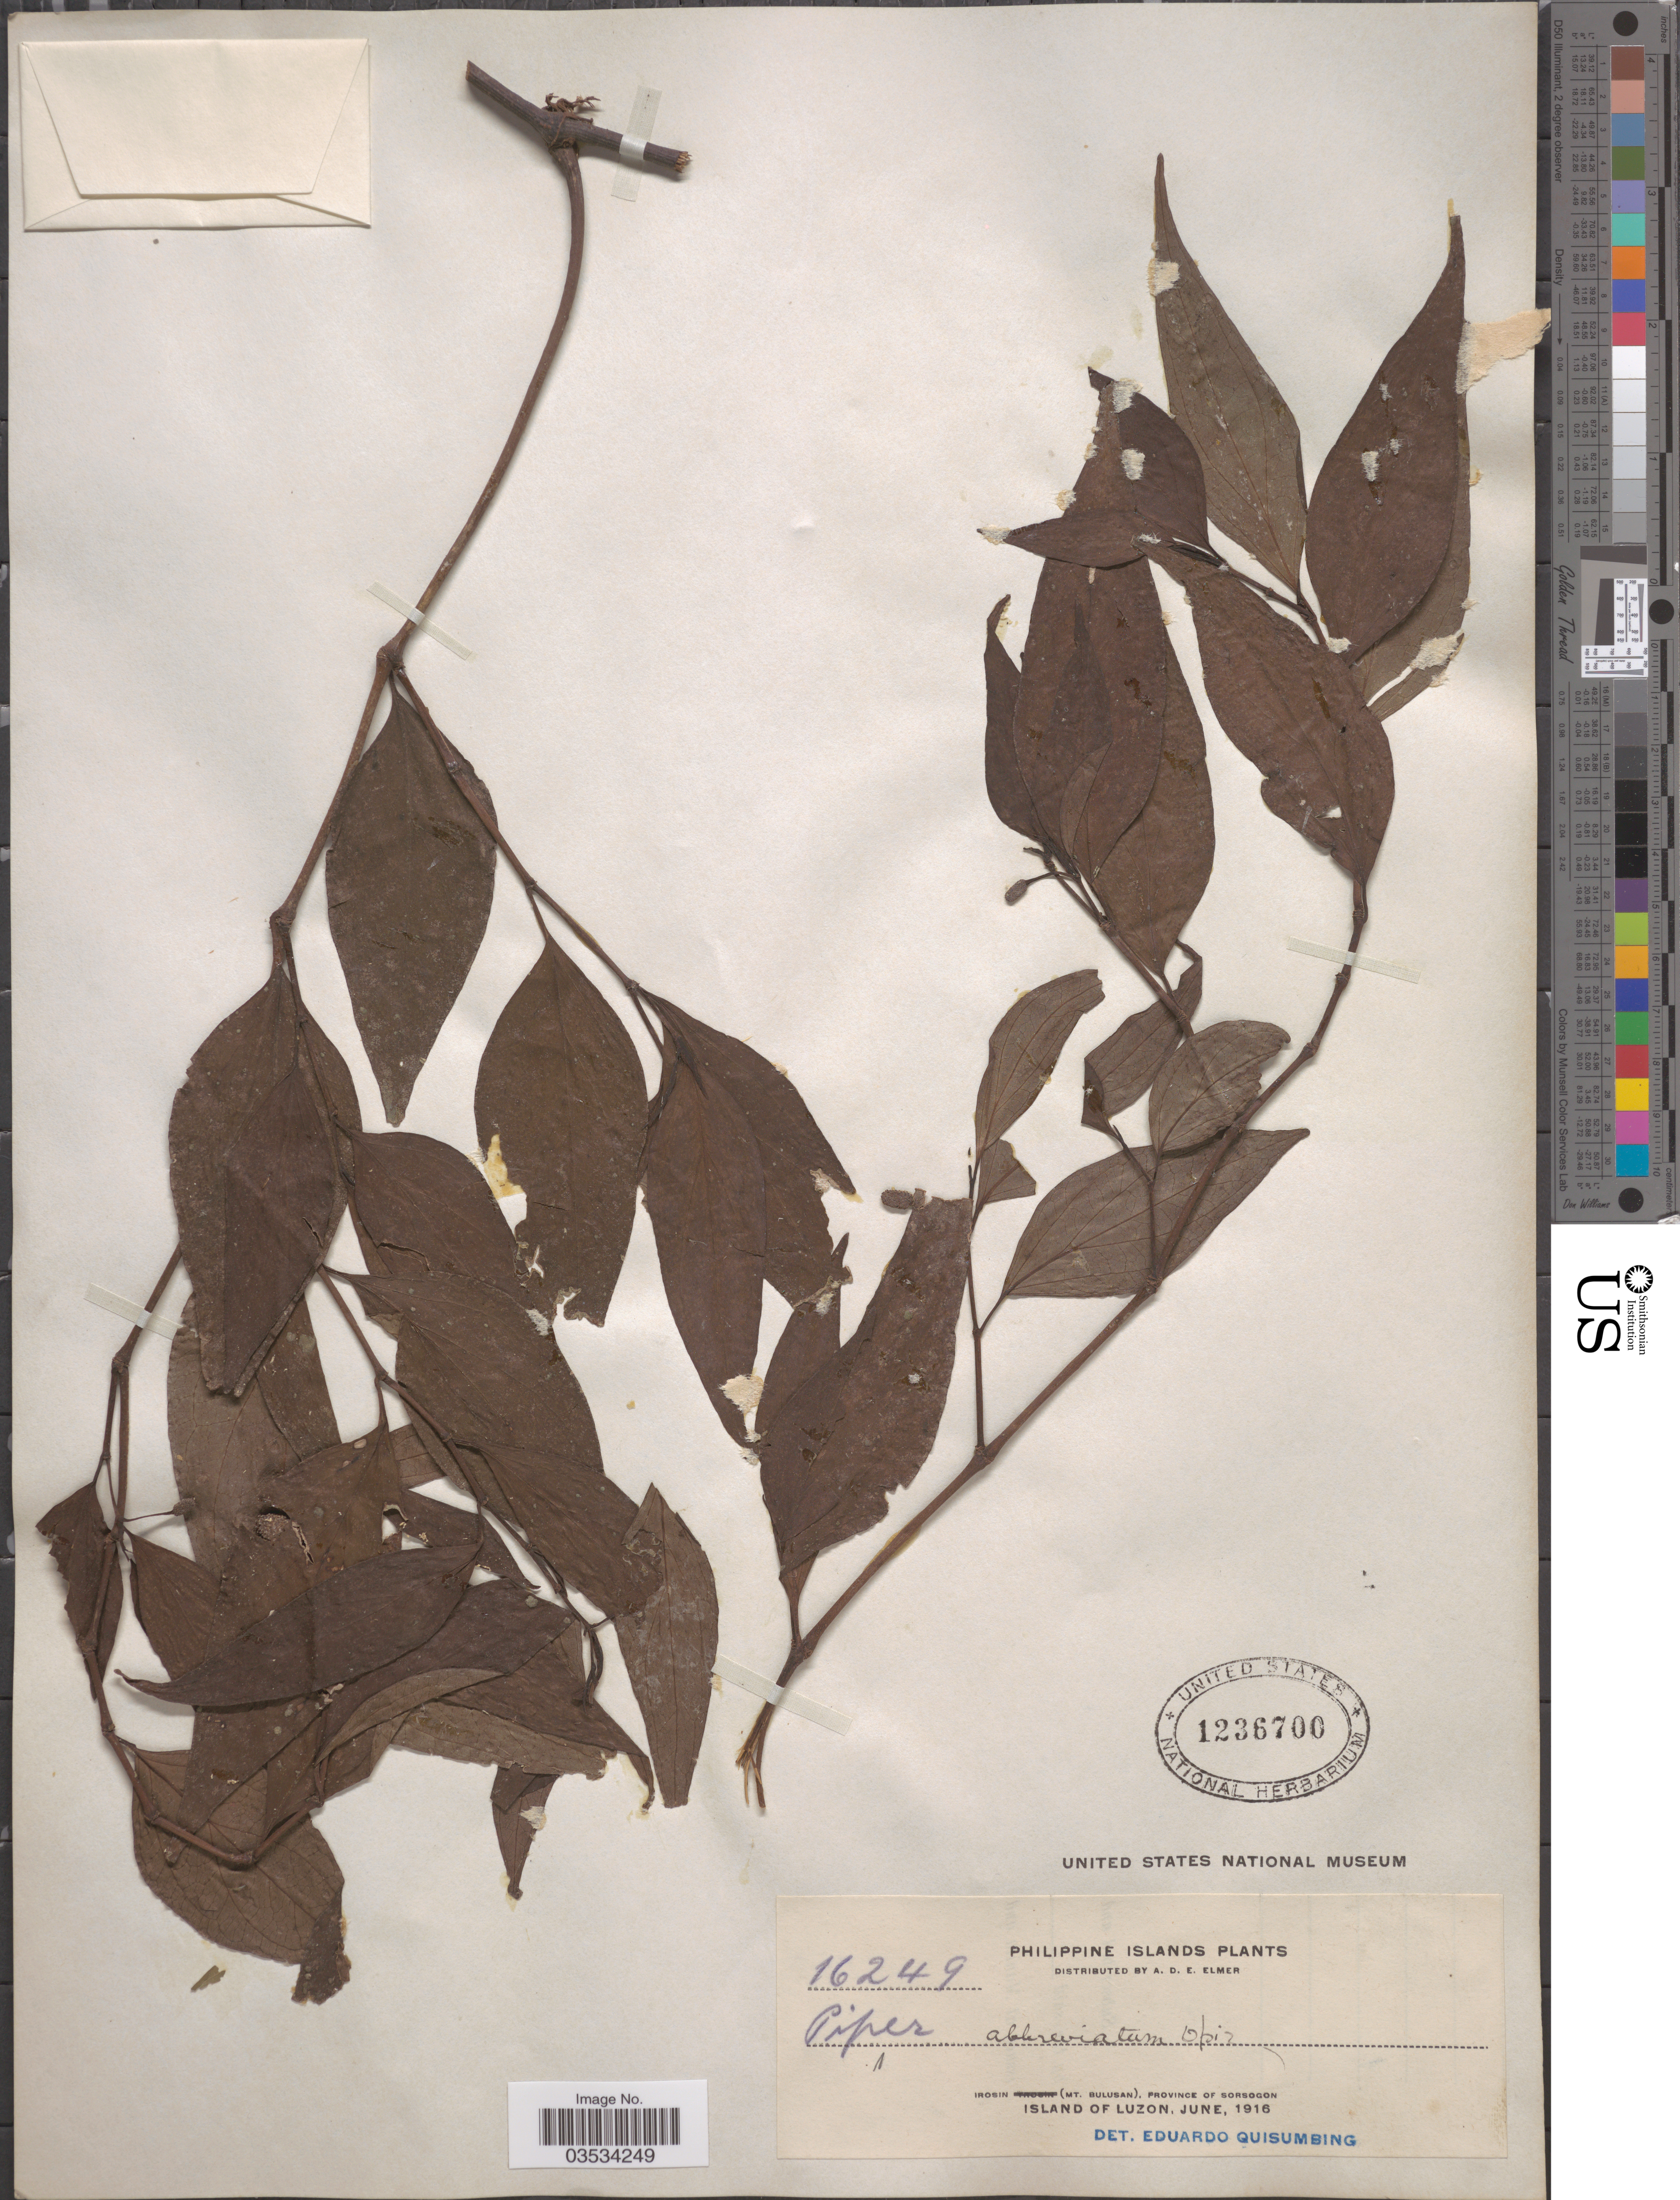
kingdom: Plantae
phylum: Tracheophyta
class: Magnoliopsida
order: Piperales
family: Piperaceae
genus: Piper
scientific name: Piper abbreviatum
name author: Opiz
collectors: A. D. E. Elmer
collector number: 16249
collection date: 1916-06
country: Philippines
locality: Philippine Islands. Irosin (Mt. Bulusan), Province of Sorsogon. Island of Luzon.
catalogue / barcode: US 1236700